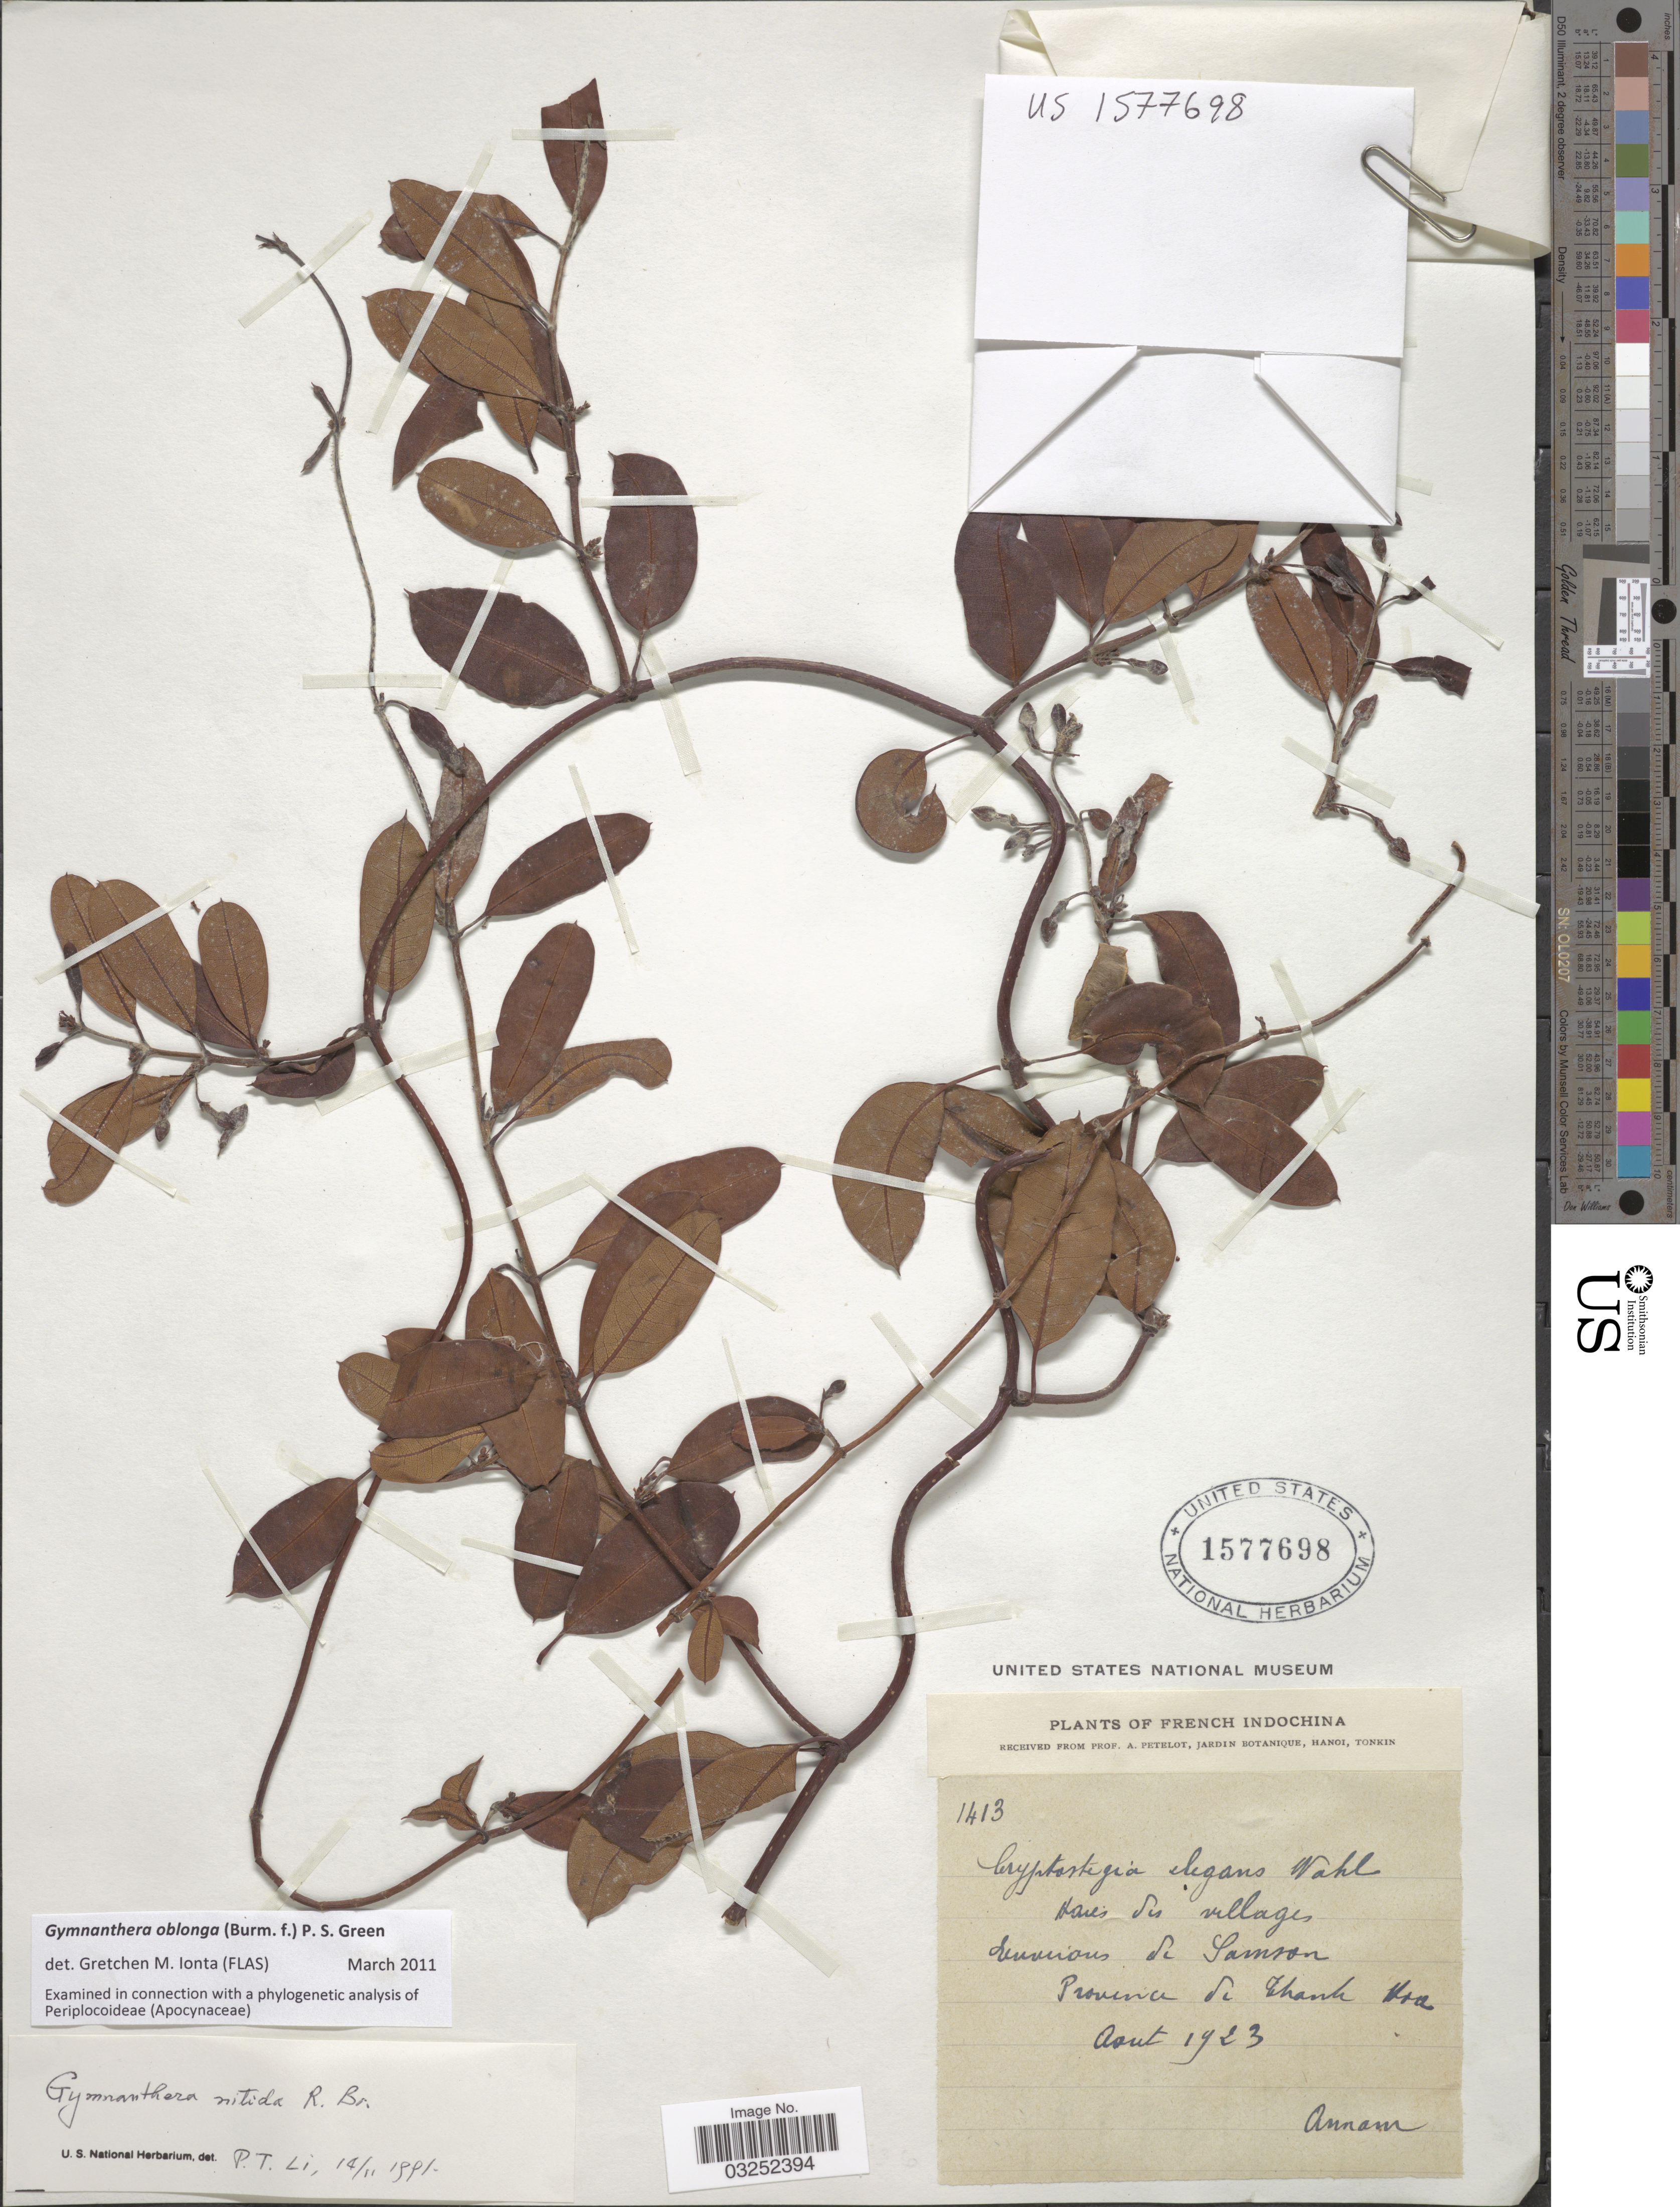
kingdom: Plantae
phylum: Tracheophyta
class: Magnoliopsida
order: Gentianales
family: Apocynaceae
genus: Gymnanthera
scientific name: Gymnanthera oblonga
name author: (Burm. f.) P.S. Green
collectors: A. Petelot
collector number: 1413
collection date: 1923-08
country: Vietnam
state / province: Thanh Hoa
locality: Environs de Samson. Province de Thanh Hoa.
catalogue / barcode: US 1577698